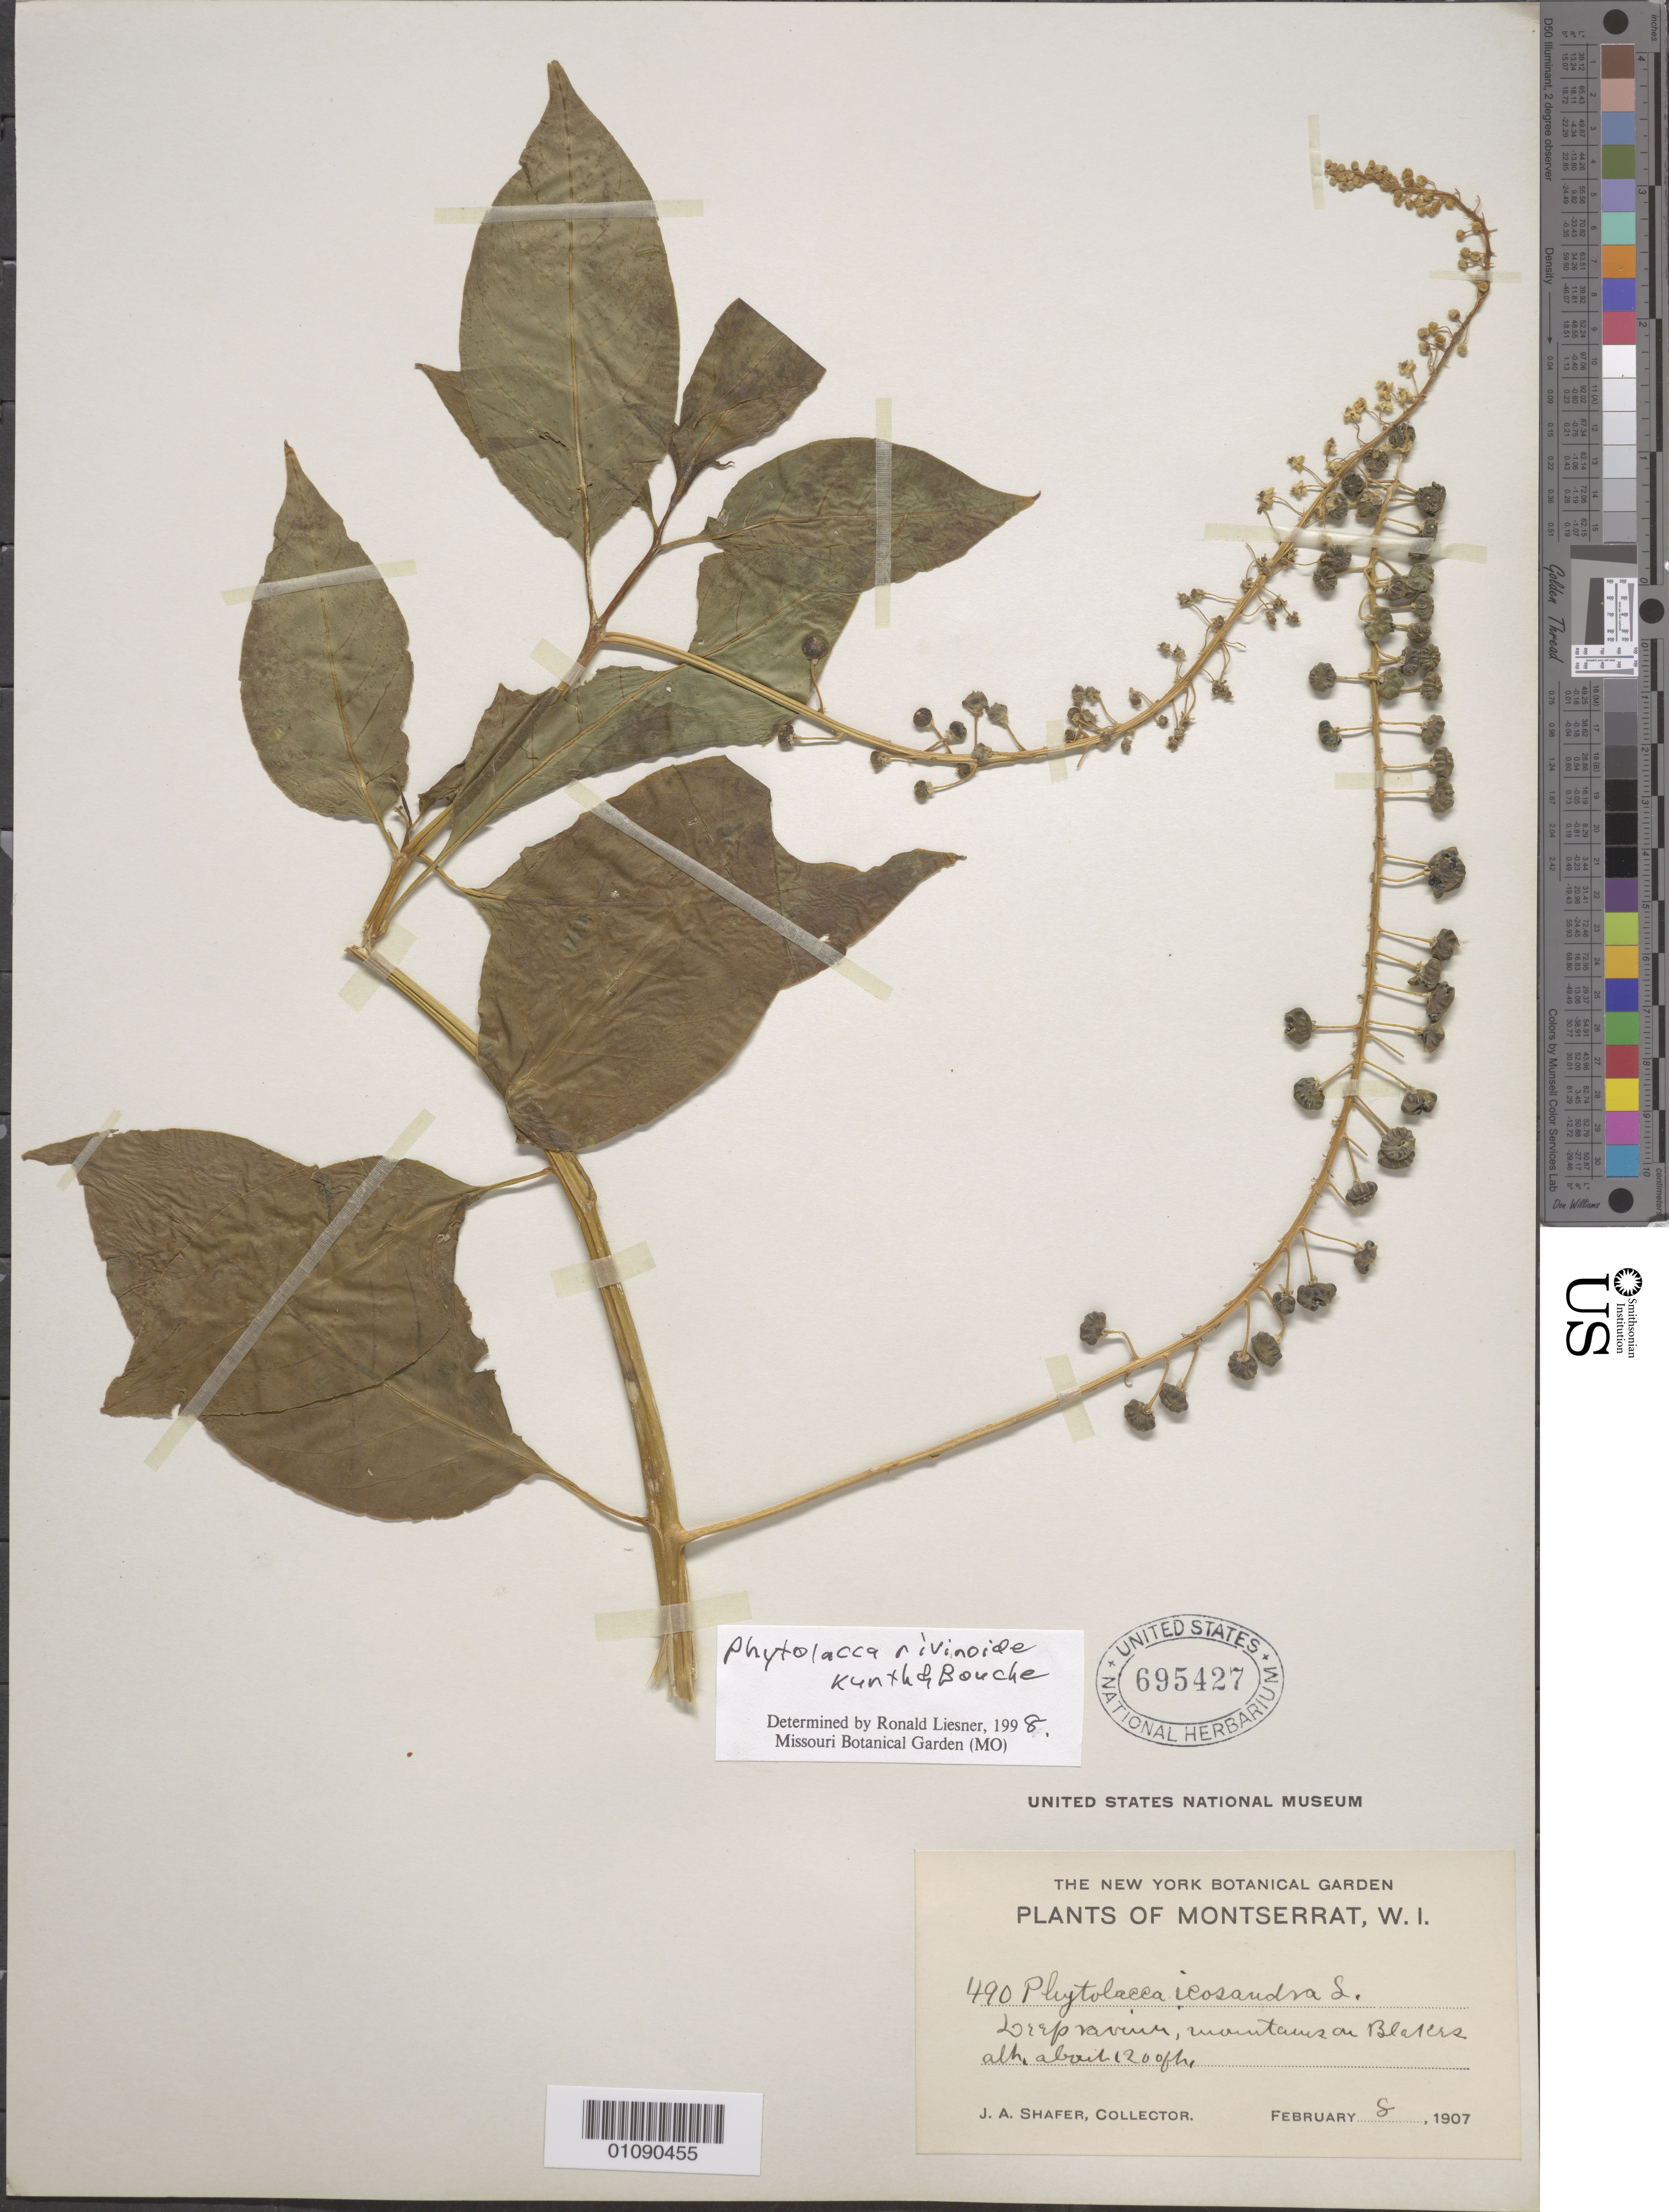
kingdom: Plantae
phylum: Tracheophyta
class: Magnoliopsida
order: Caryophyllales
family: Phytolaccaceae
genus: Phytolacca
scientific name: Phytolacca rivinoides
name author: Kunth & C.D. Bouché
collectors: J. A. Shafer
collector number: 490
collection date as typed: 08 Feb 1907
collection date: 1907-02-08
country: Montserrat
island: Montserrat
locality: Mountains on Blaters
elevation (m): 366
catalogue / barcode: US 695427